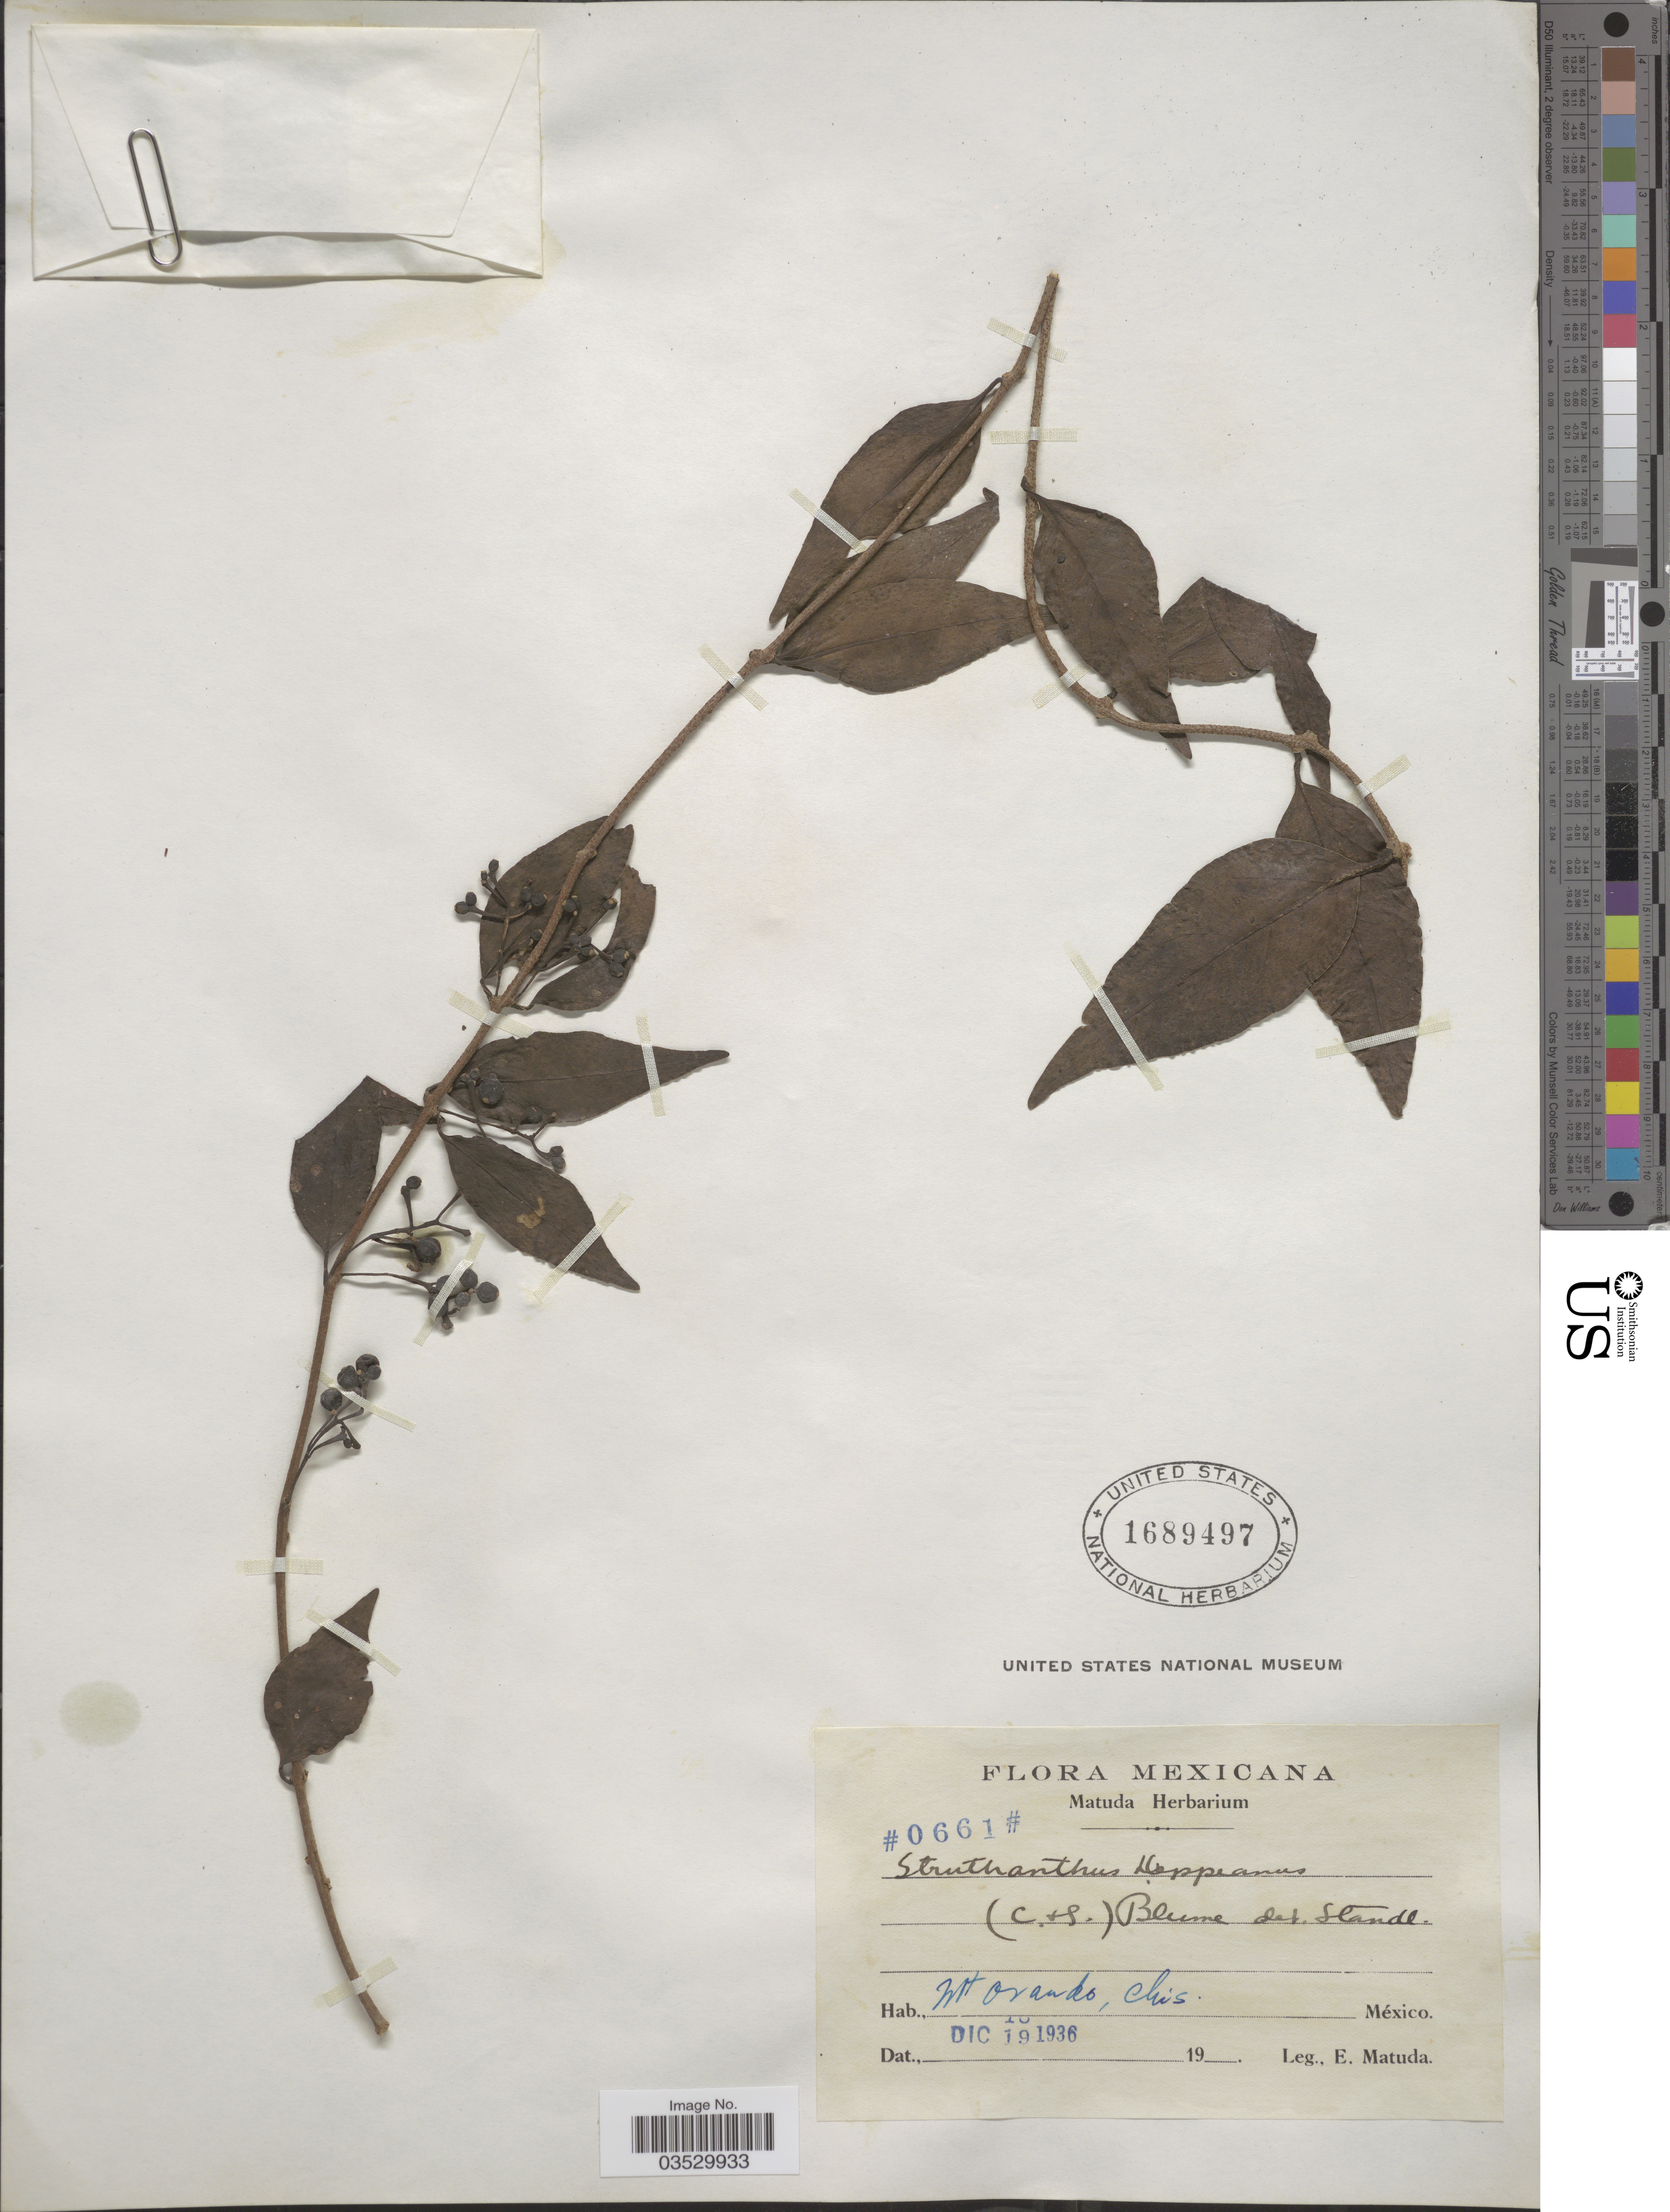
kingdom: Plantae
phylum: Tracheophyta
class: Magnoliopsida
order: Santalales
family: Loranthaceae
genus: Struthanthus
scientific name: Struthanthus deppeanus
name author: (Schltdl. & Cham.) G. Don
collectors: E. Matuda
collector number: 0661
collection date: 1936-12-19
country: Mexico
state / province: Chiapas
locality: Mt. Ovando.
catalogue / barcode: US 1689497